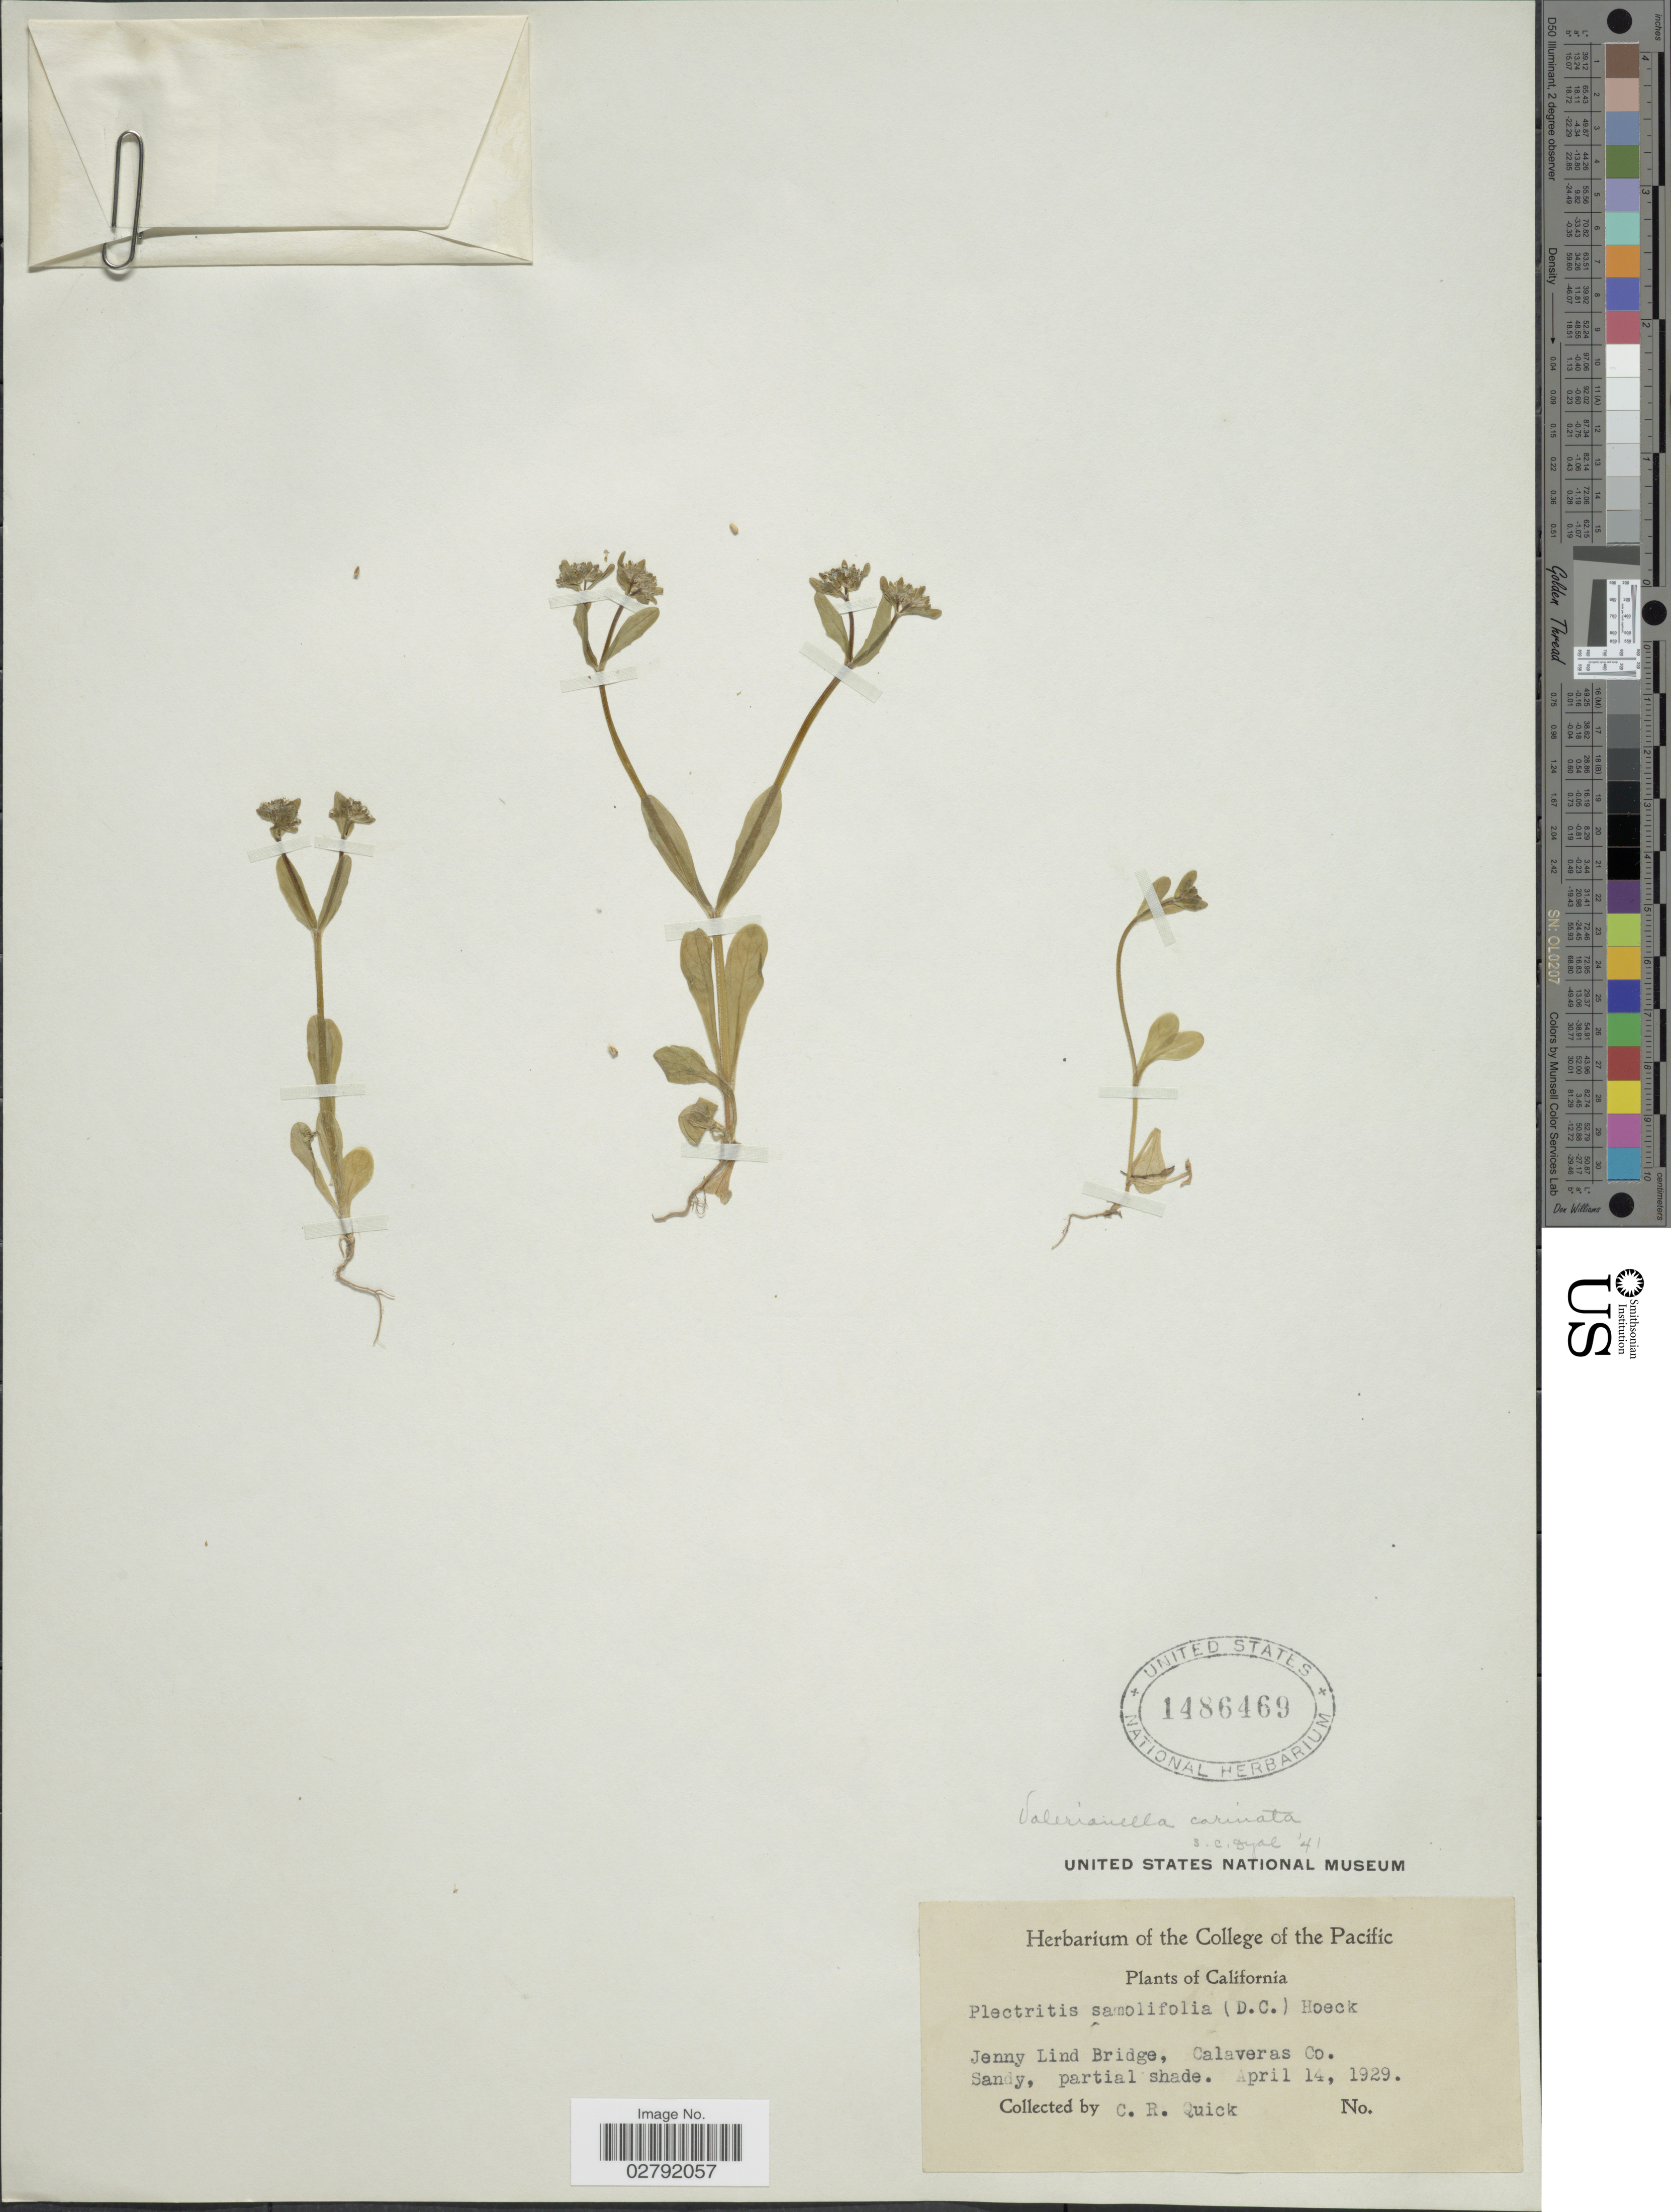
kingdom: Plantae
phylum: Tracheophyta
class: Magnoliopsida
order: Dipsacales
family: Caprifoliaceae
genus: Valerianella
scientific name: Valerianella carinata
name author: Loisel.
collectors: C. Quick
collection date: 1929-04-14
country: United States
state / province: California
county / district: Calaveras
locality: Jenny Lind Bridge, Calaveras Co.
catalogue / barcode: US 1486469